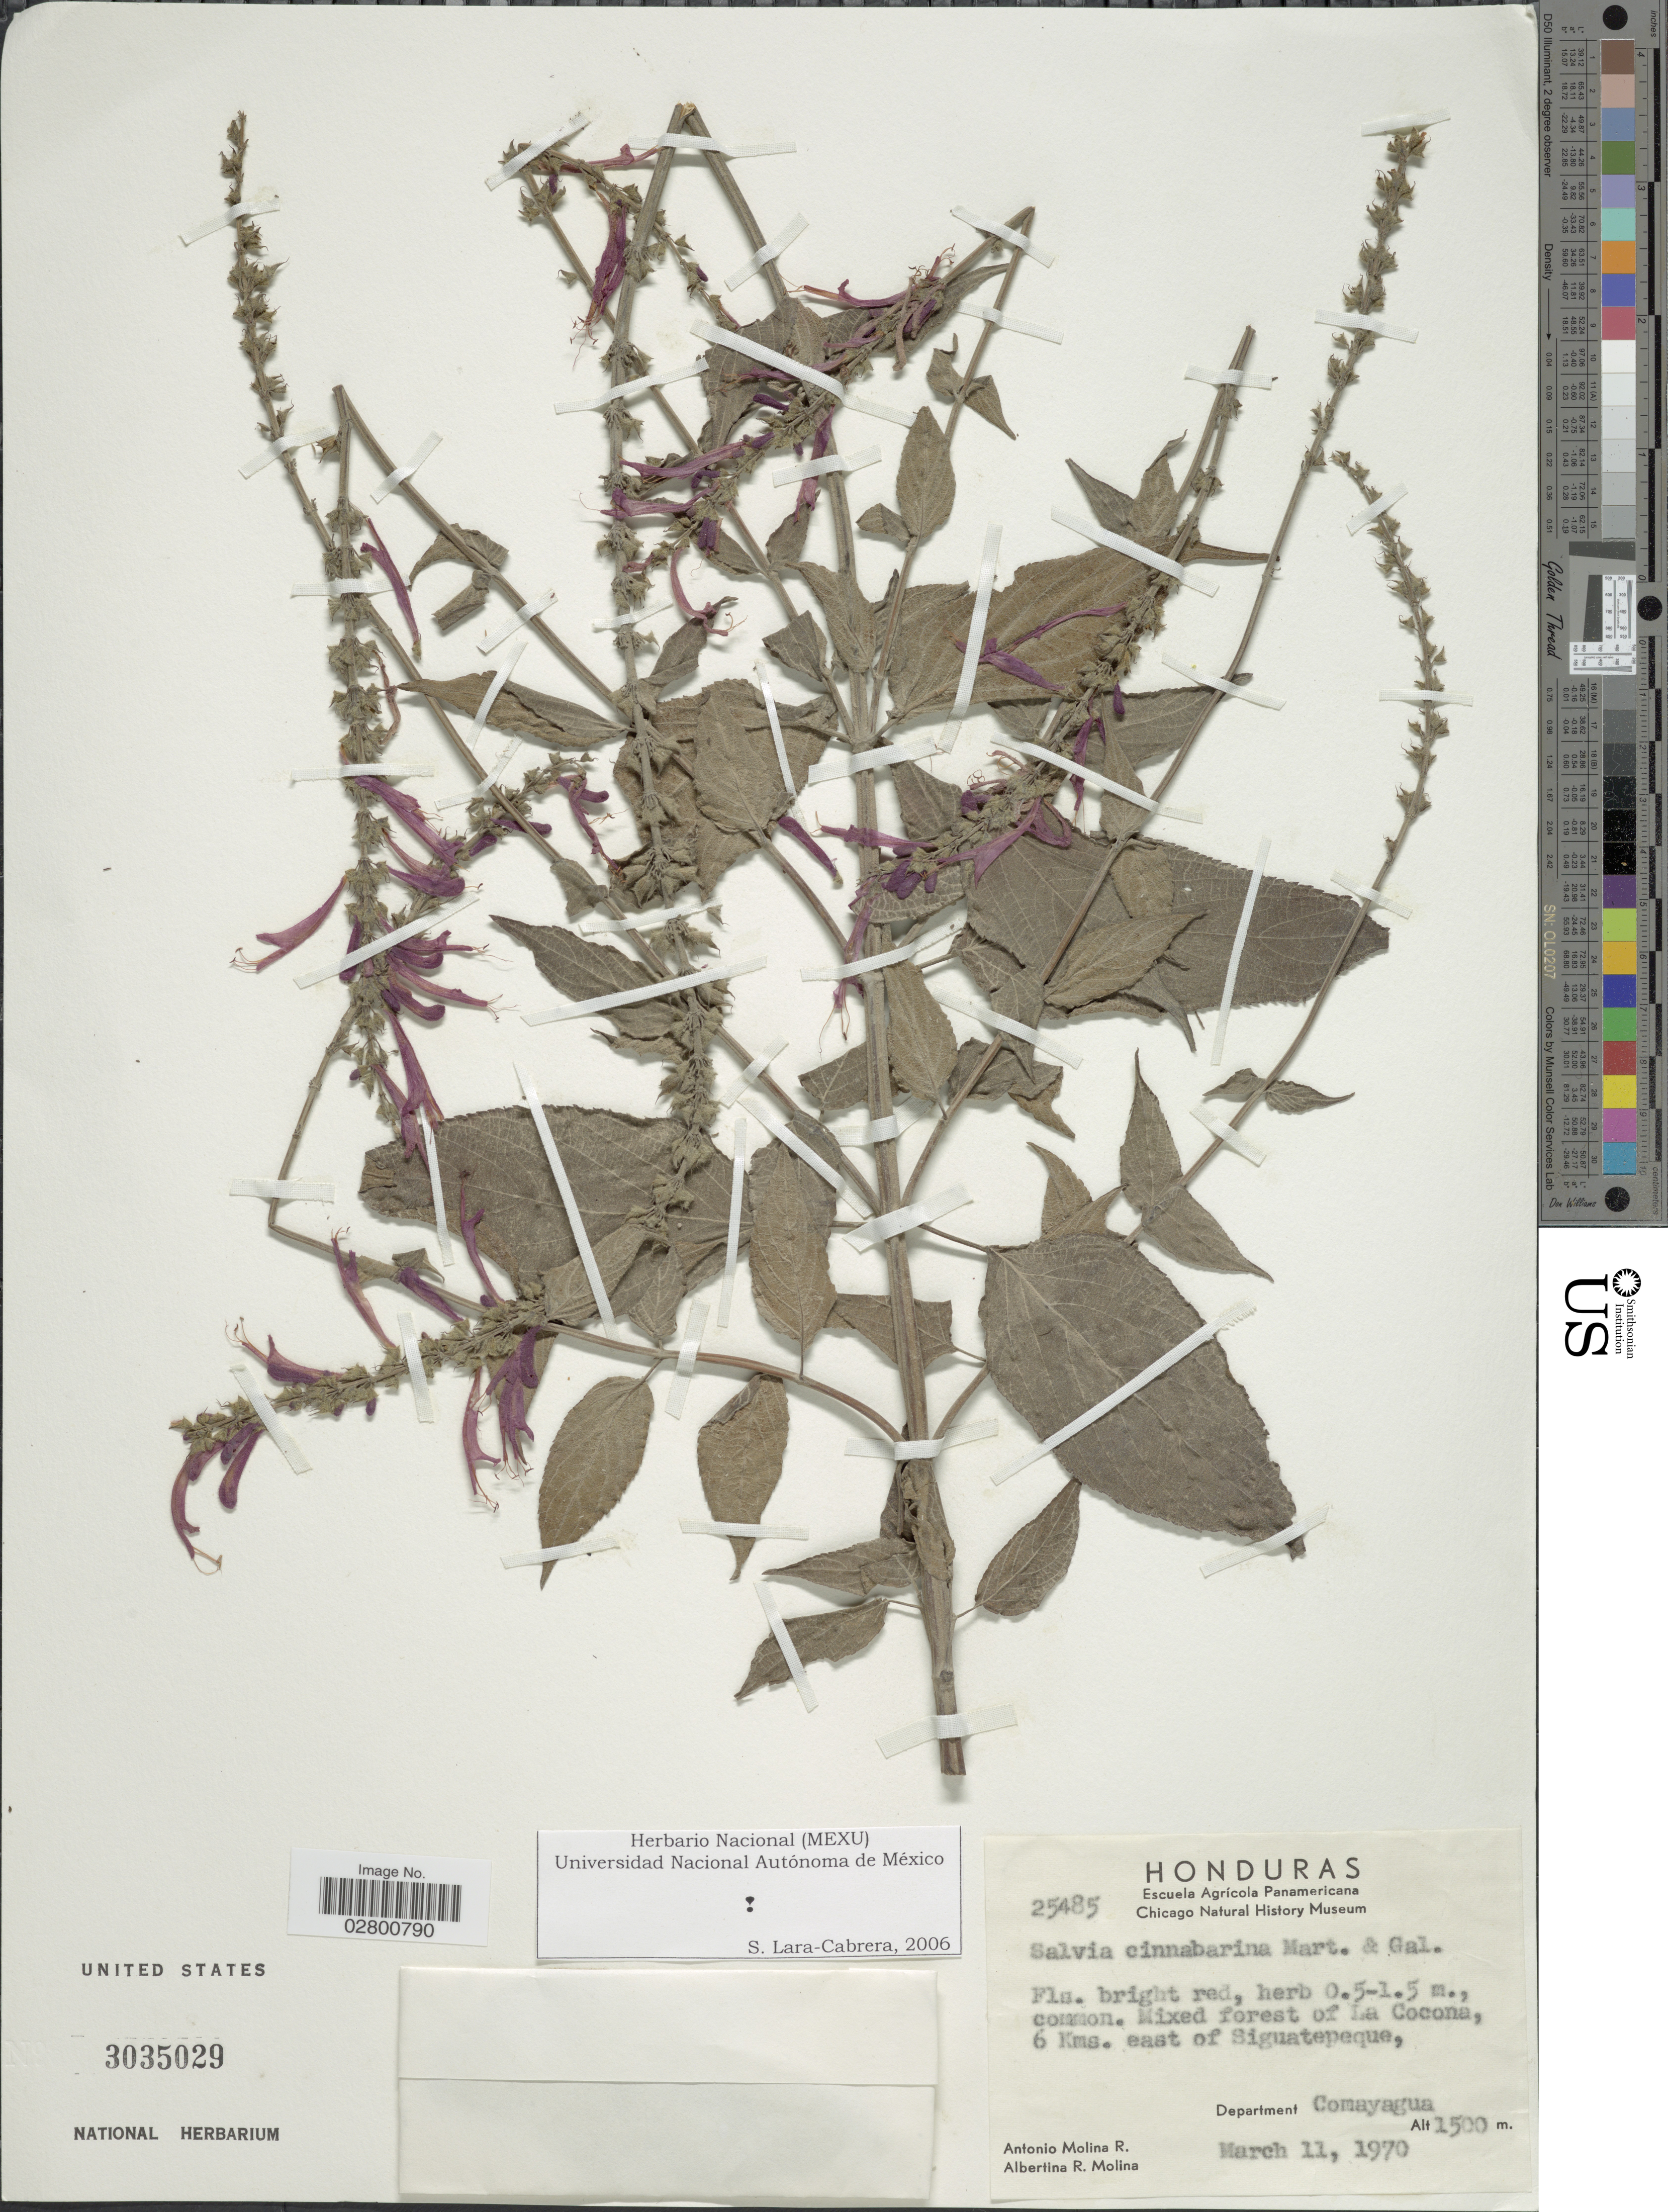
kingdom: Plantae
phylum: Tracheophyta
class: Magnoliopsida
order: Lamiales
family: Lamiaceae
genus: Salvia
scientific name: Salvia cinnabarina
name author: M. Martens & Galeotti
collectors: A. Molina R. & A. R. Molina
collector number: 25485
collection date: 1970-03-11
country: Honduras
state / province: Comayagua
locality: La Cocona, 6 Kms. east of Siguatepeque, Department Comayagua.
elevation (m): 1500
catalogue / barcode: US 3035029